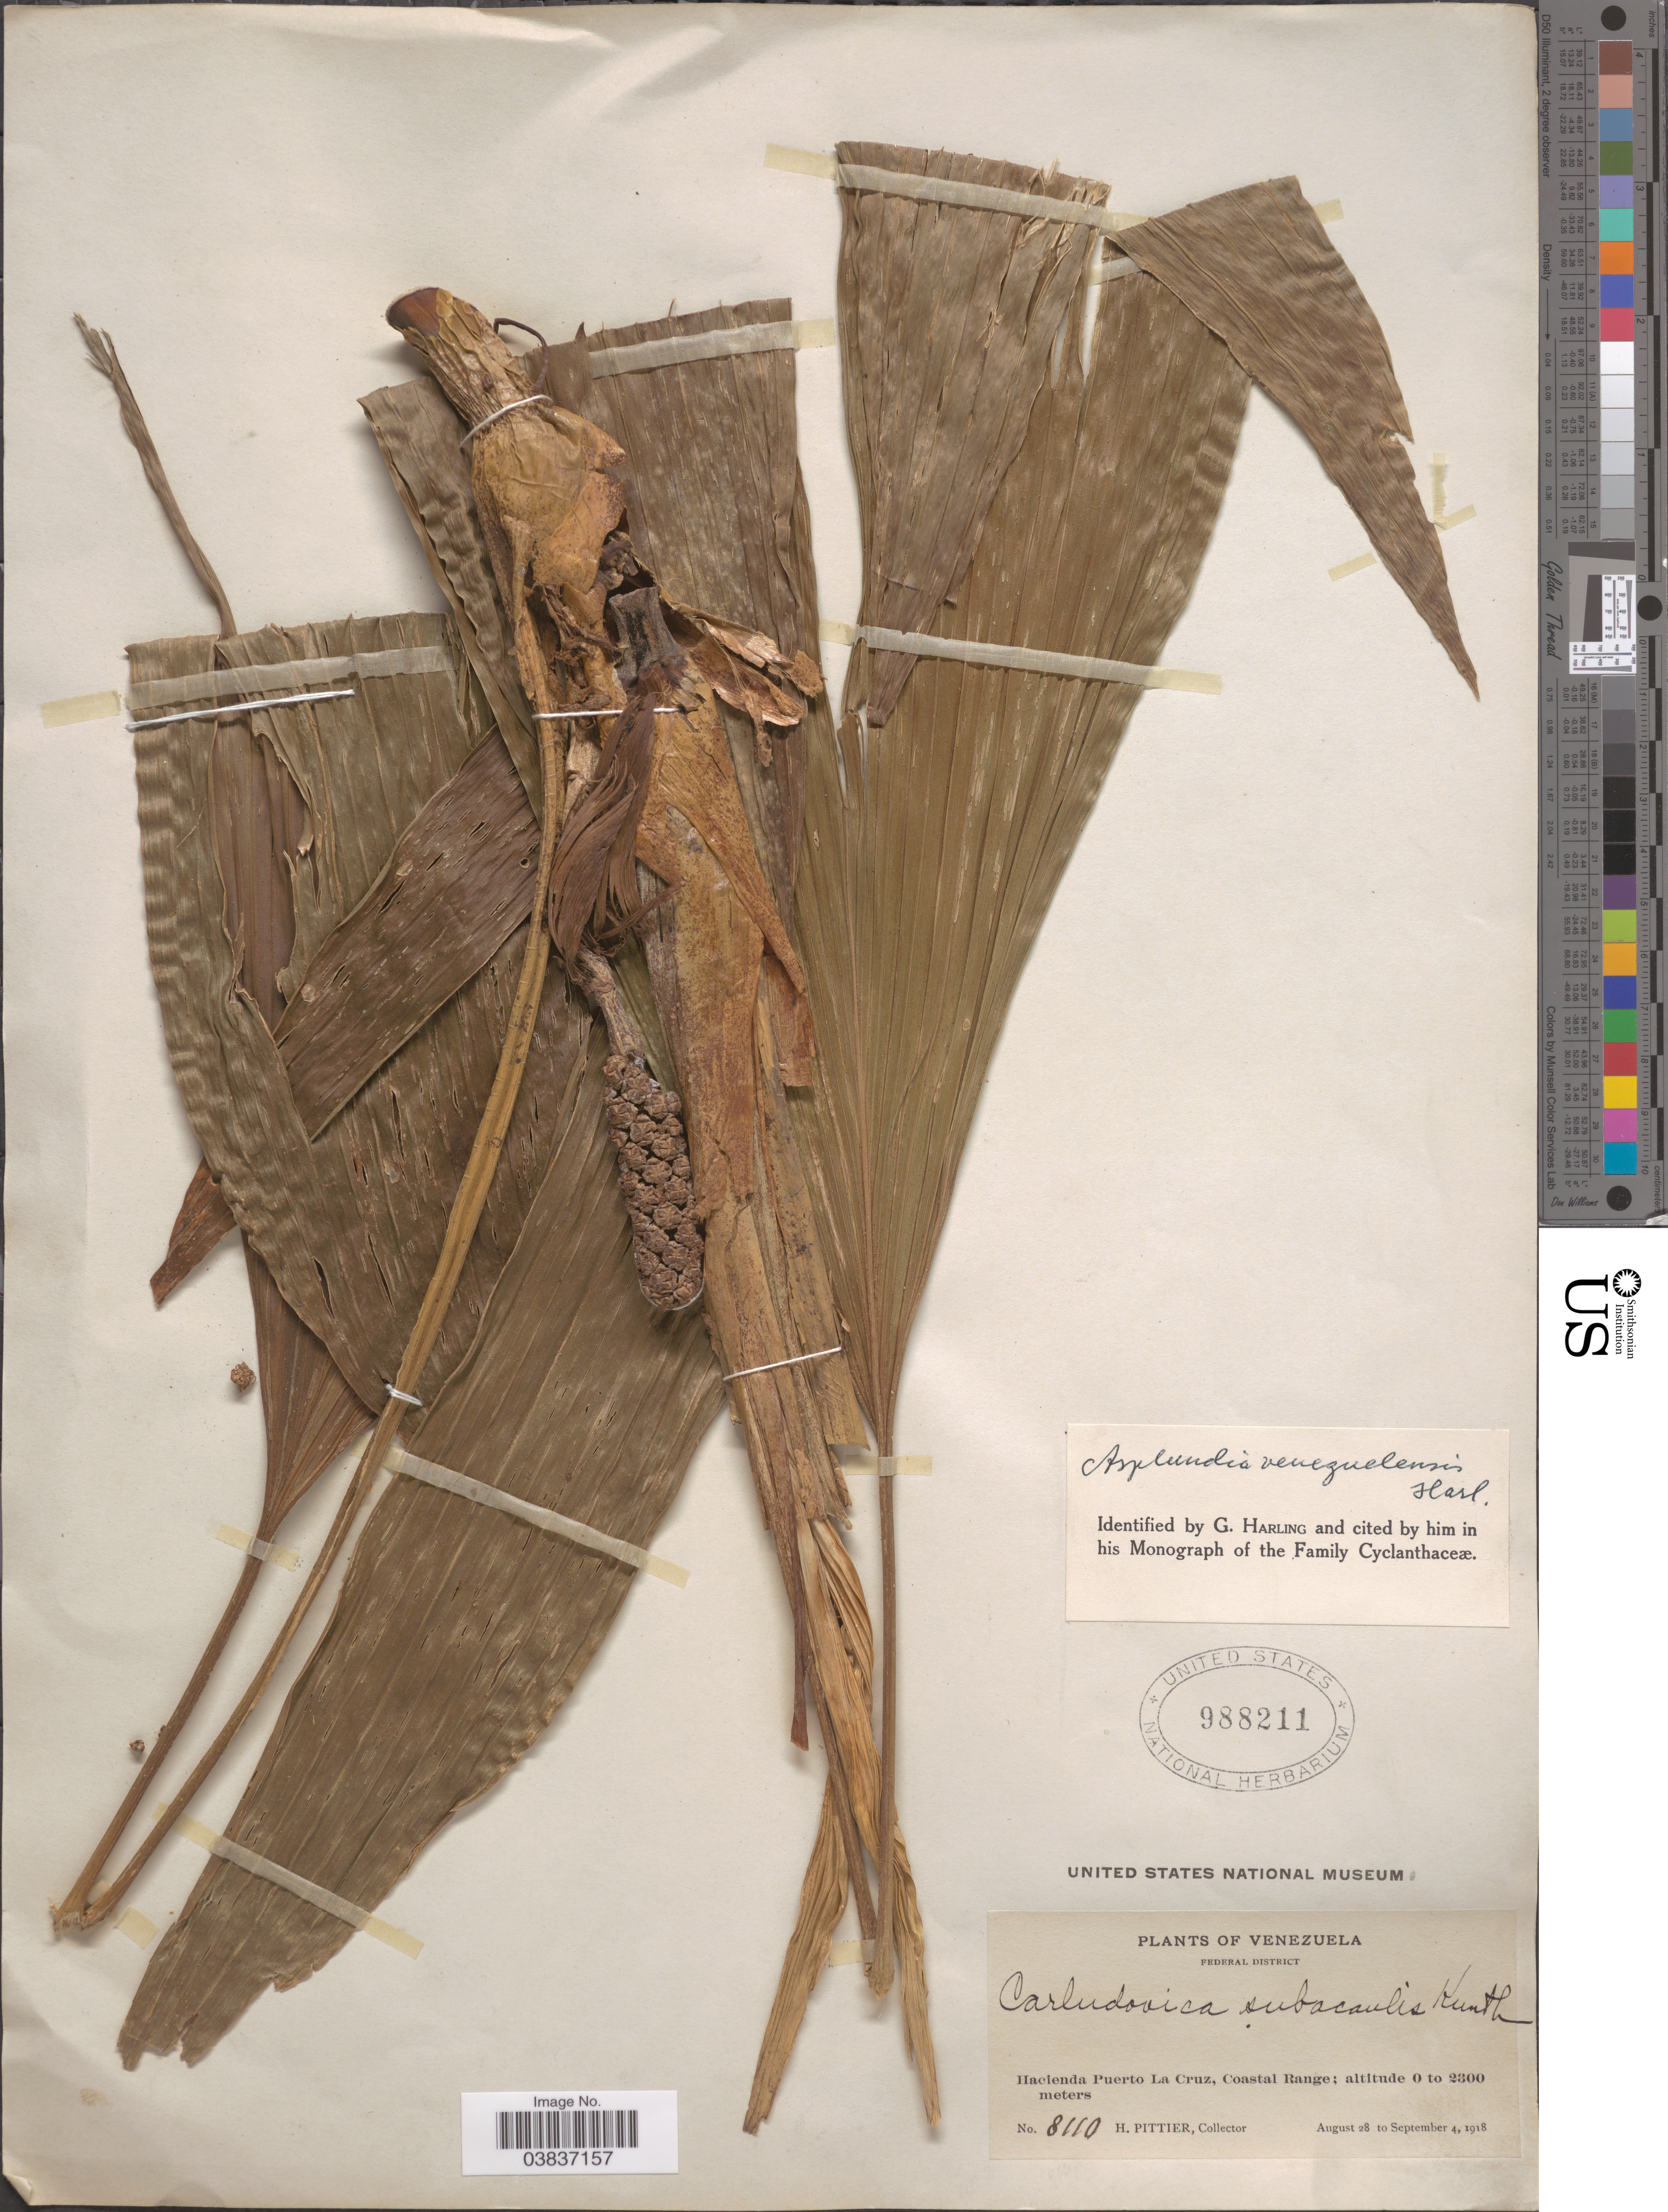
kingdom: Plantae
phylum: Tracheophyta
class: Liliopsida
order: Pandanales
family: Cyclanthaceae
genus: Asplundia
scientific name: Asplundia venezuelensis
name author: Harling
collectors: H. F. Pittier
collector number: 8110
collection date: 1918-08-28/1918-09-04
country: Venezuela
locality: Federal District. Hacienda Puerto La Cruz, Coastal Range.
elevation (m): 0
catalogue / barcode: US 988211